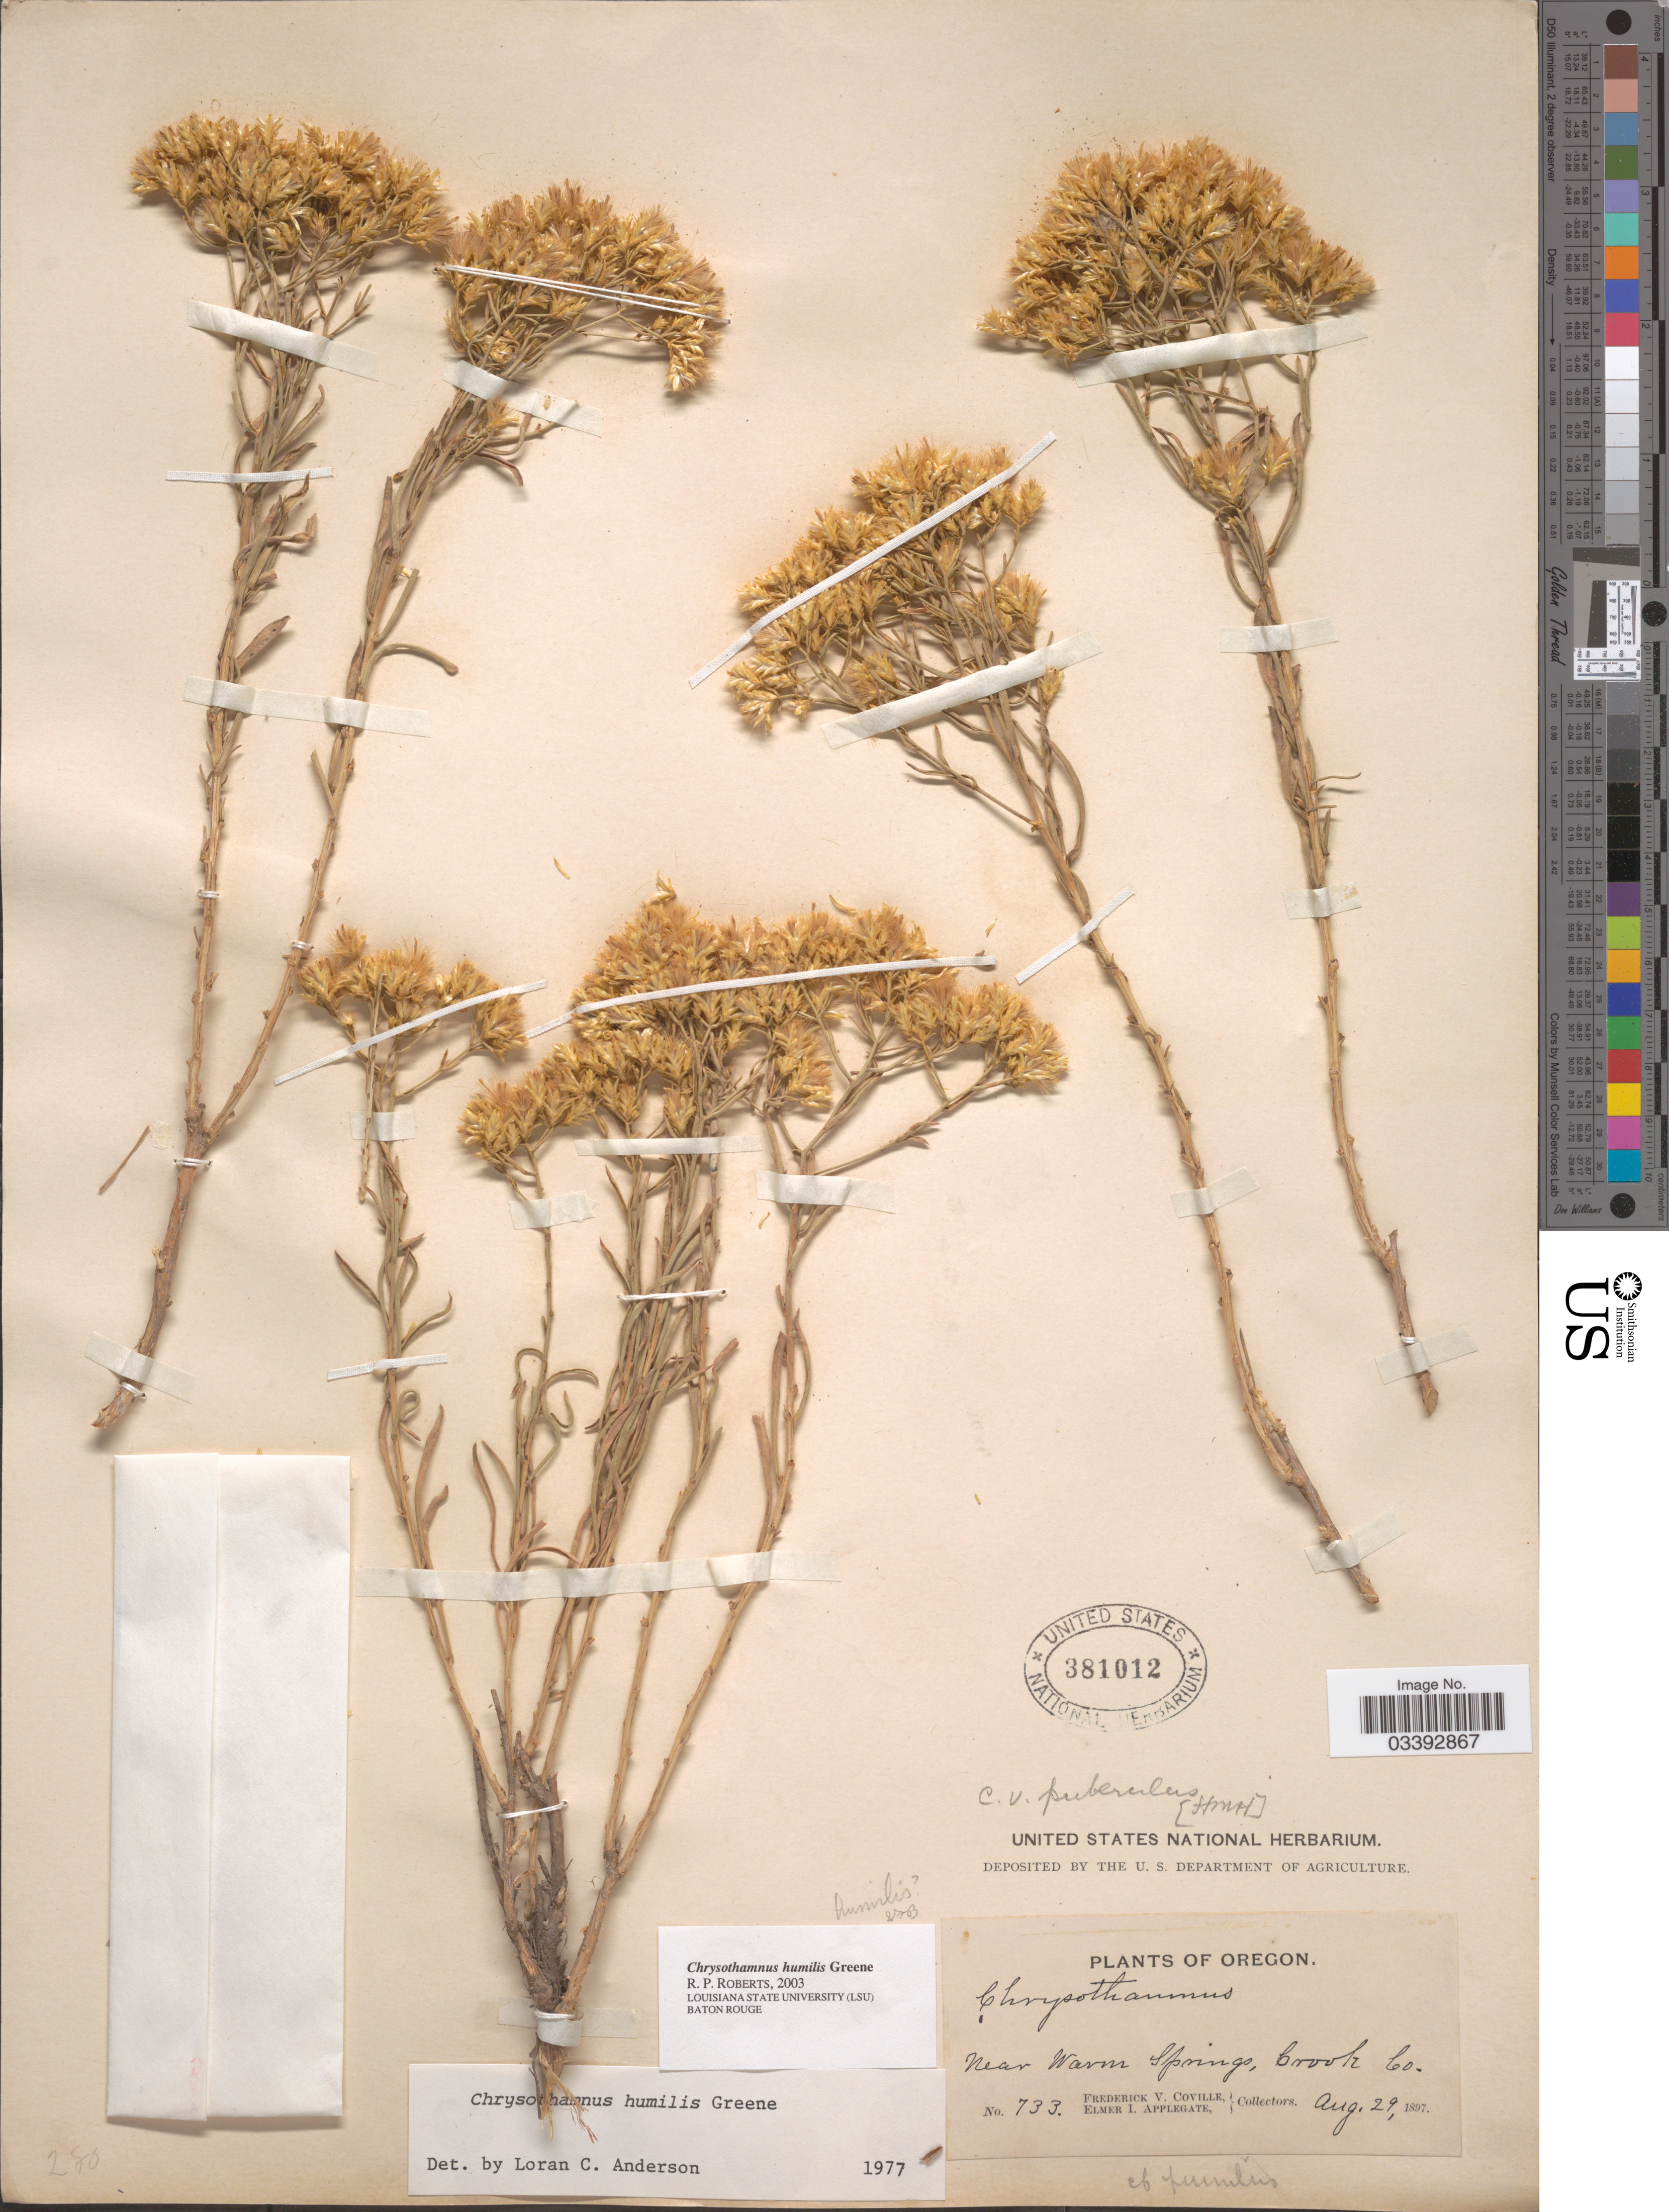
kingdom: Plantae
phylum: Tracheophyta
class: Magnoliopsida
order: Asterales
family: Asteraceae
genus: Chrysothamnus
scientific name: Chrysothamnus humilis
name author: Greene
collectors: F. V. Coville & E. I. Applegate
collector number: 733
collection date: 1897-08-29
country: United States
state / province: Oregon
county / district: Crook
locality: Near Warm Springs, Crook Co.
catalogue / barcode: US 381012